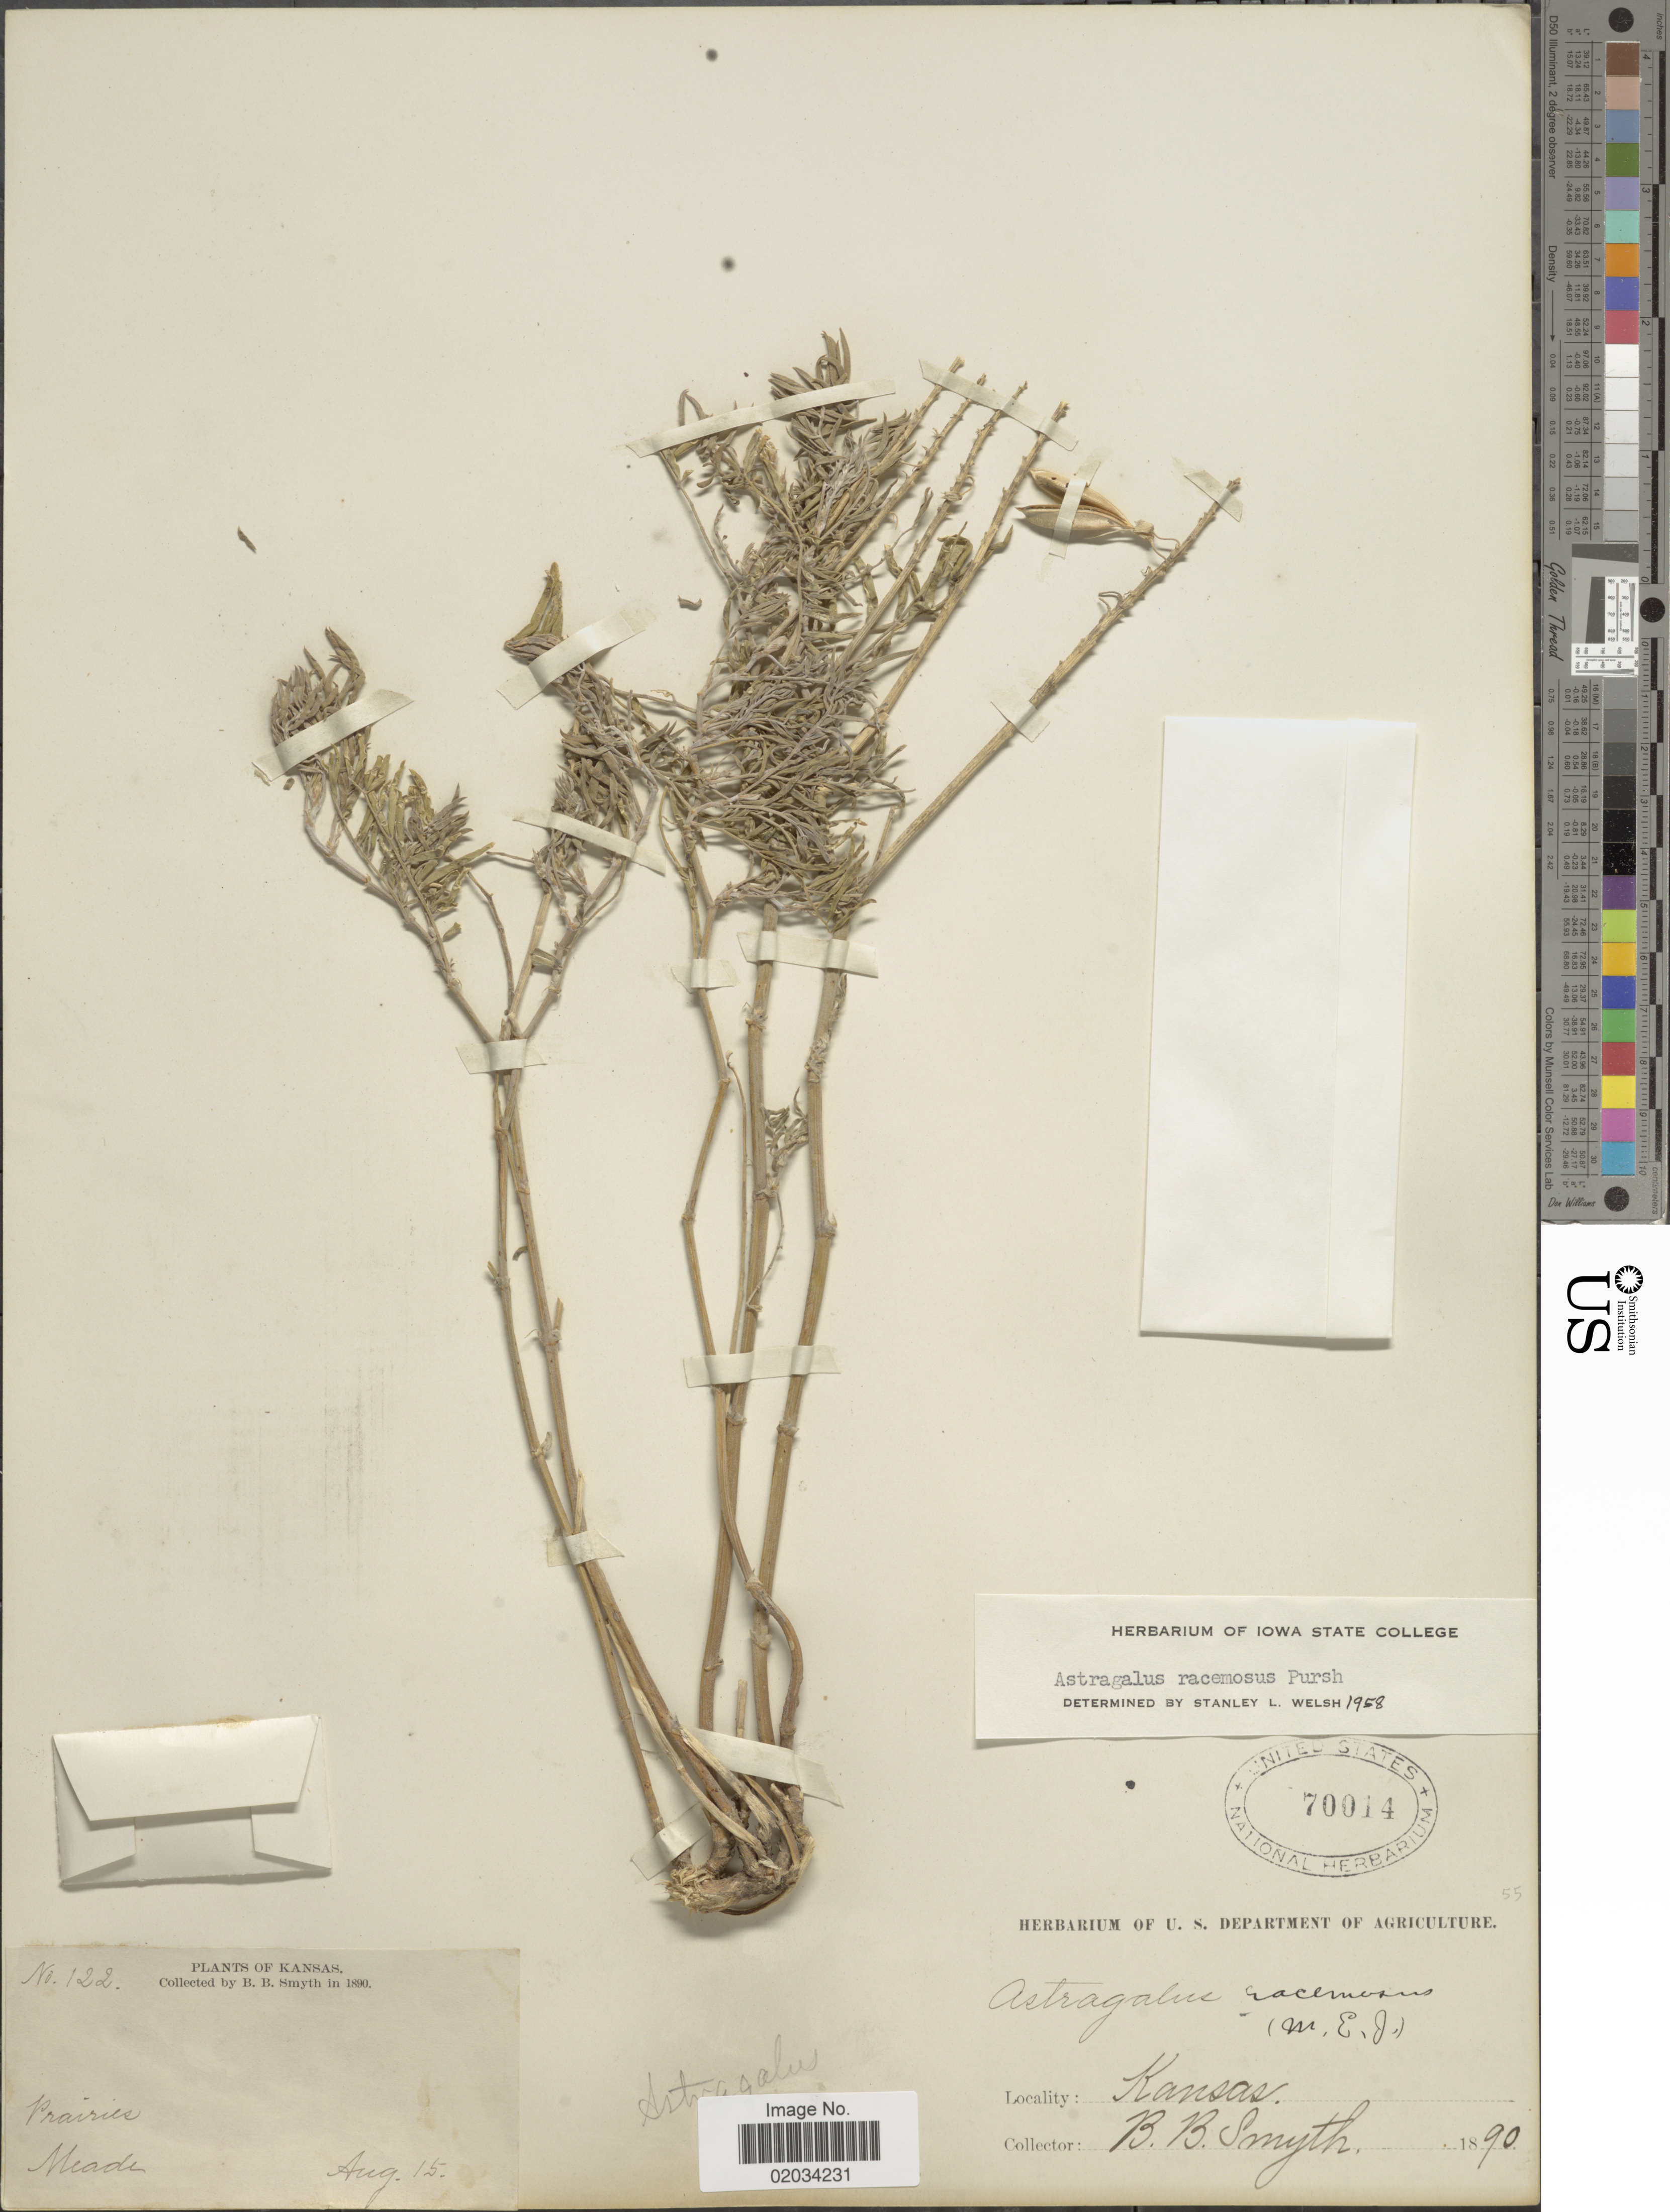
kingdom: Plantae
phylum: Tracheophyta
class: Magnoliopsida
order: Fabales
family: Fabaceae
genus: Astragalus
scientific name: Astragalus racemosus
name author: Pursh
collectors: B. Smyth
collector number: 122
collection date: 1890-08-15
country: United States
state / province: Kansas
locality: Meade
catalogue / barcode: US 70014